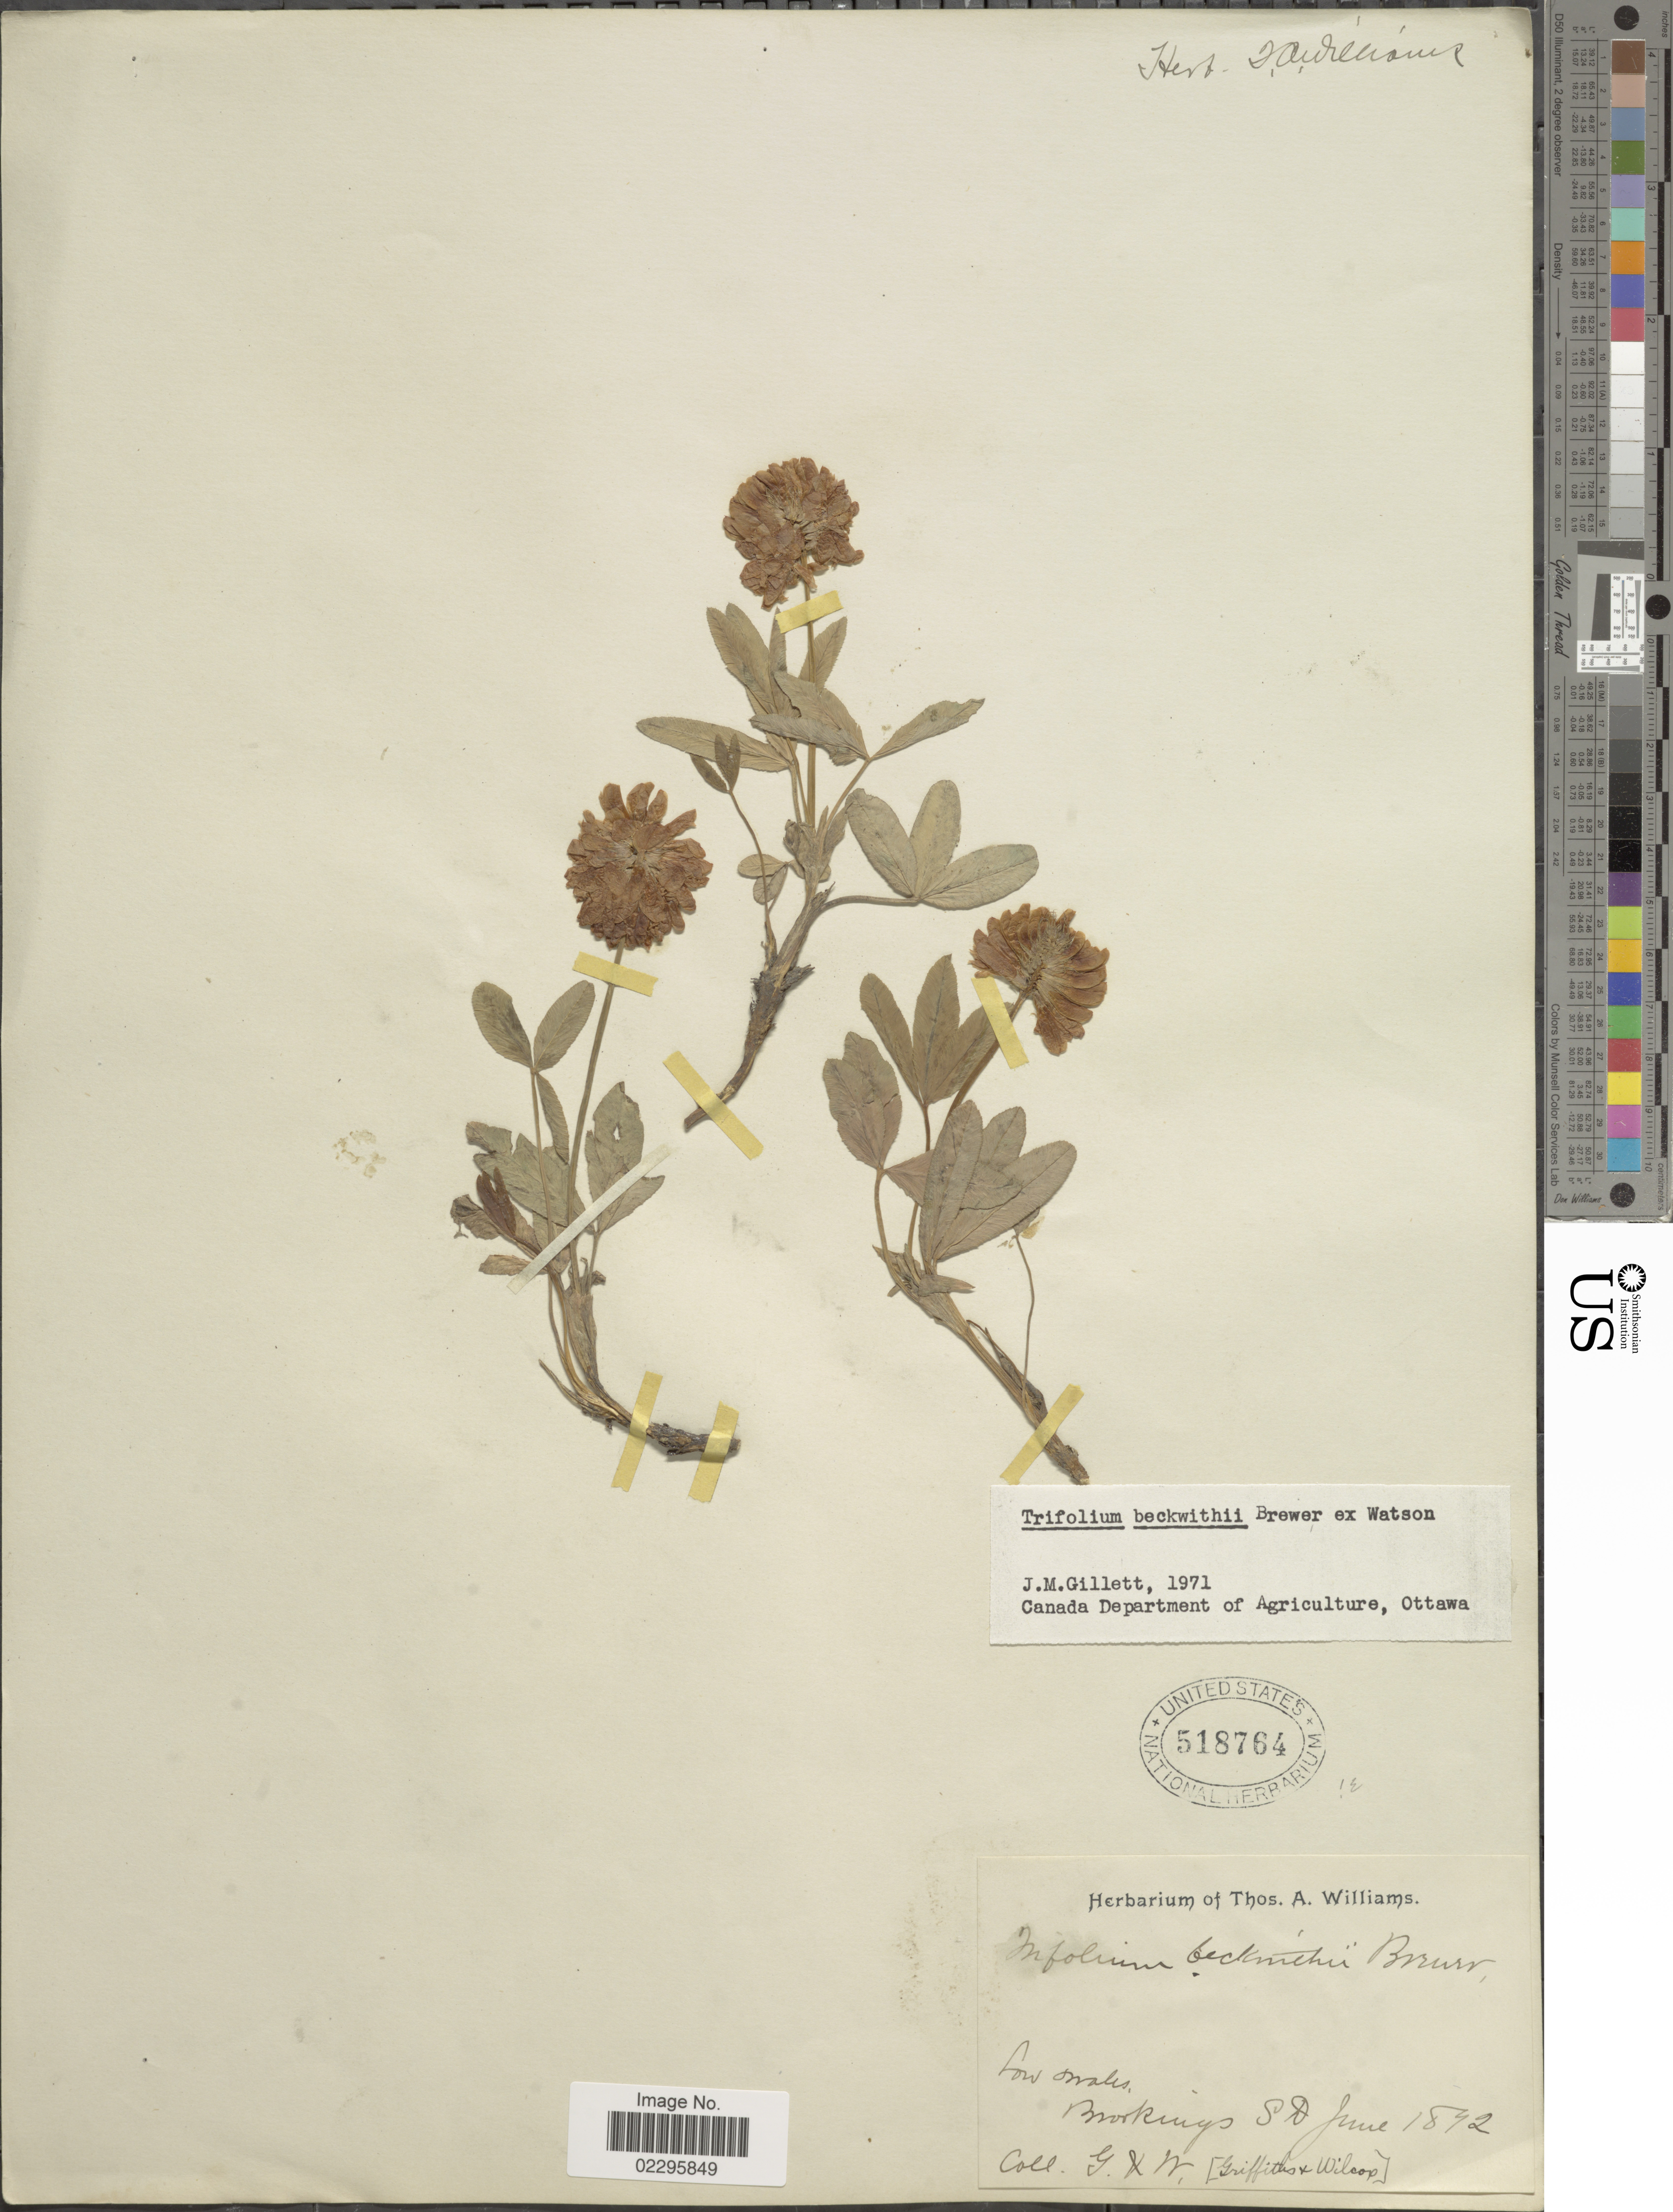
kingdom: Plantae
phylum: Tracheophyta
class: Magnoliopsida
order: Fabales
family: Fabaceae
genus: Trifolium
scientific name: Trifolium beckwithii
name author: S. Watson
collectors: -- Griffiths & -. Wilcox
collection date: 1842-06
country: United States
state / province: South Dakota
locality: Low swales, Brookings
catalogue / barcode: US 518764